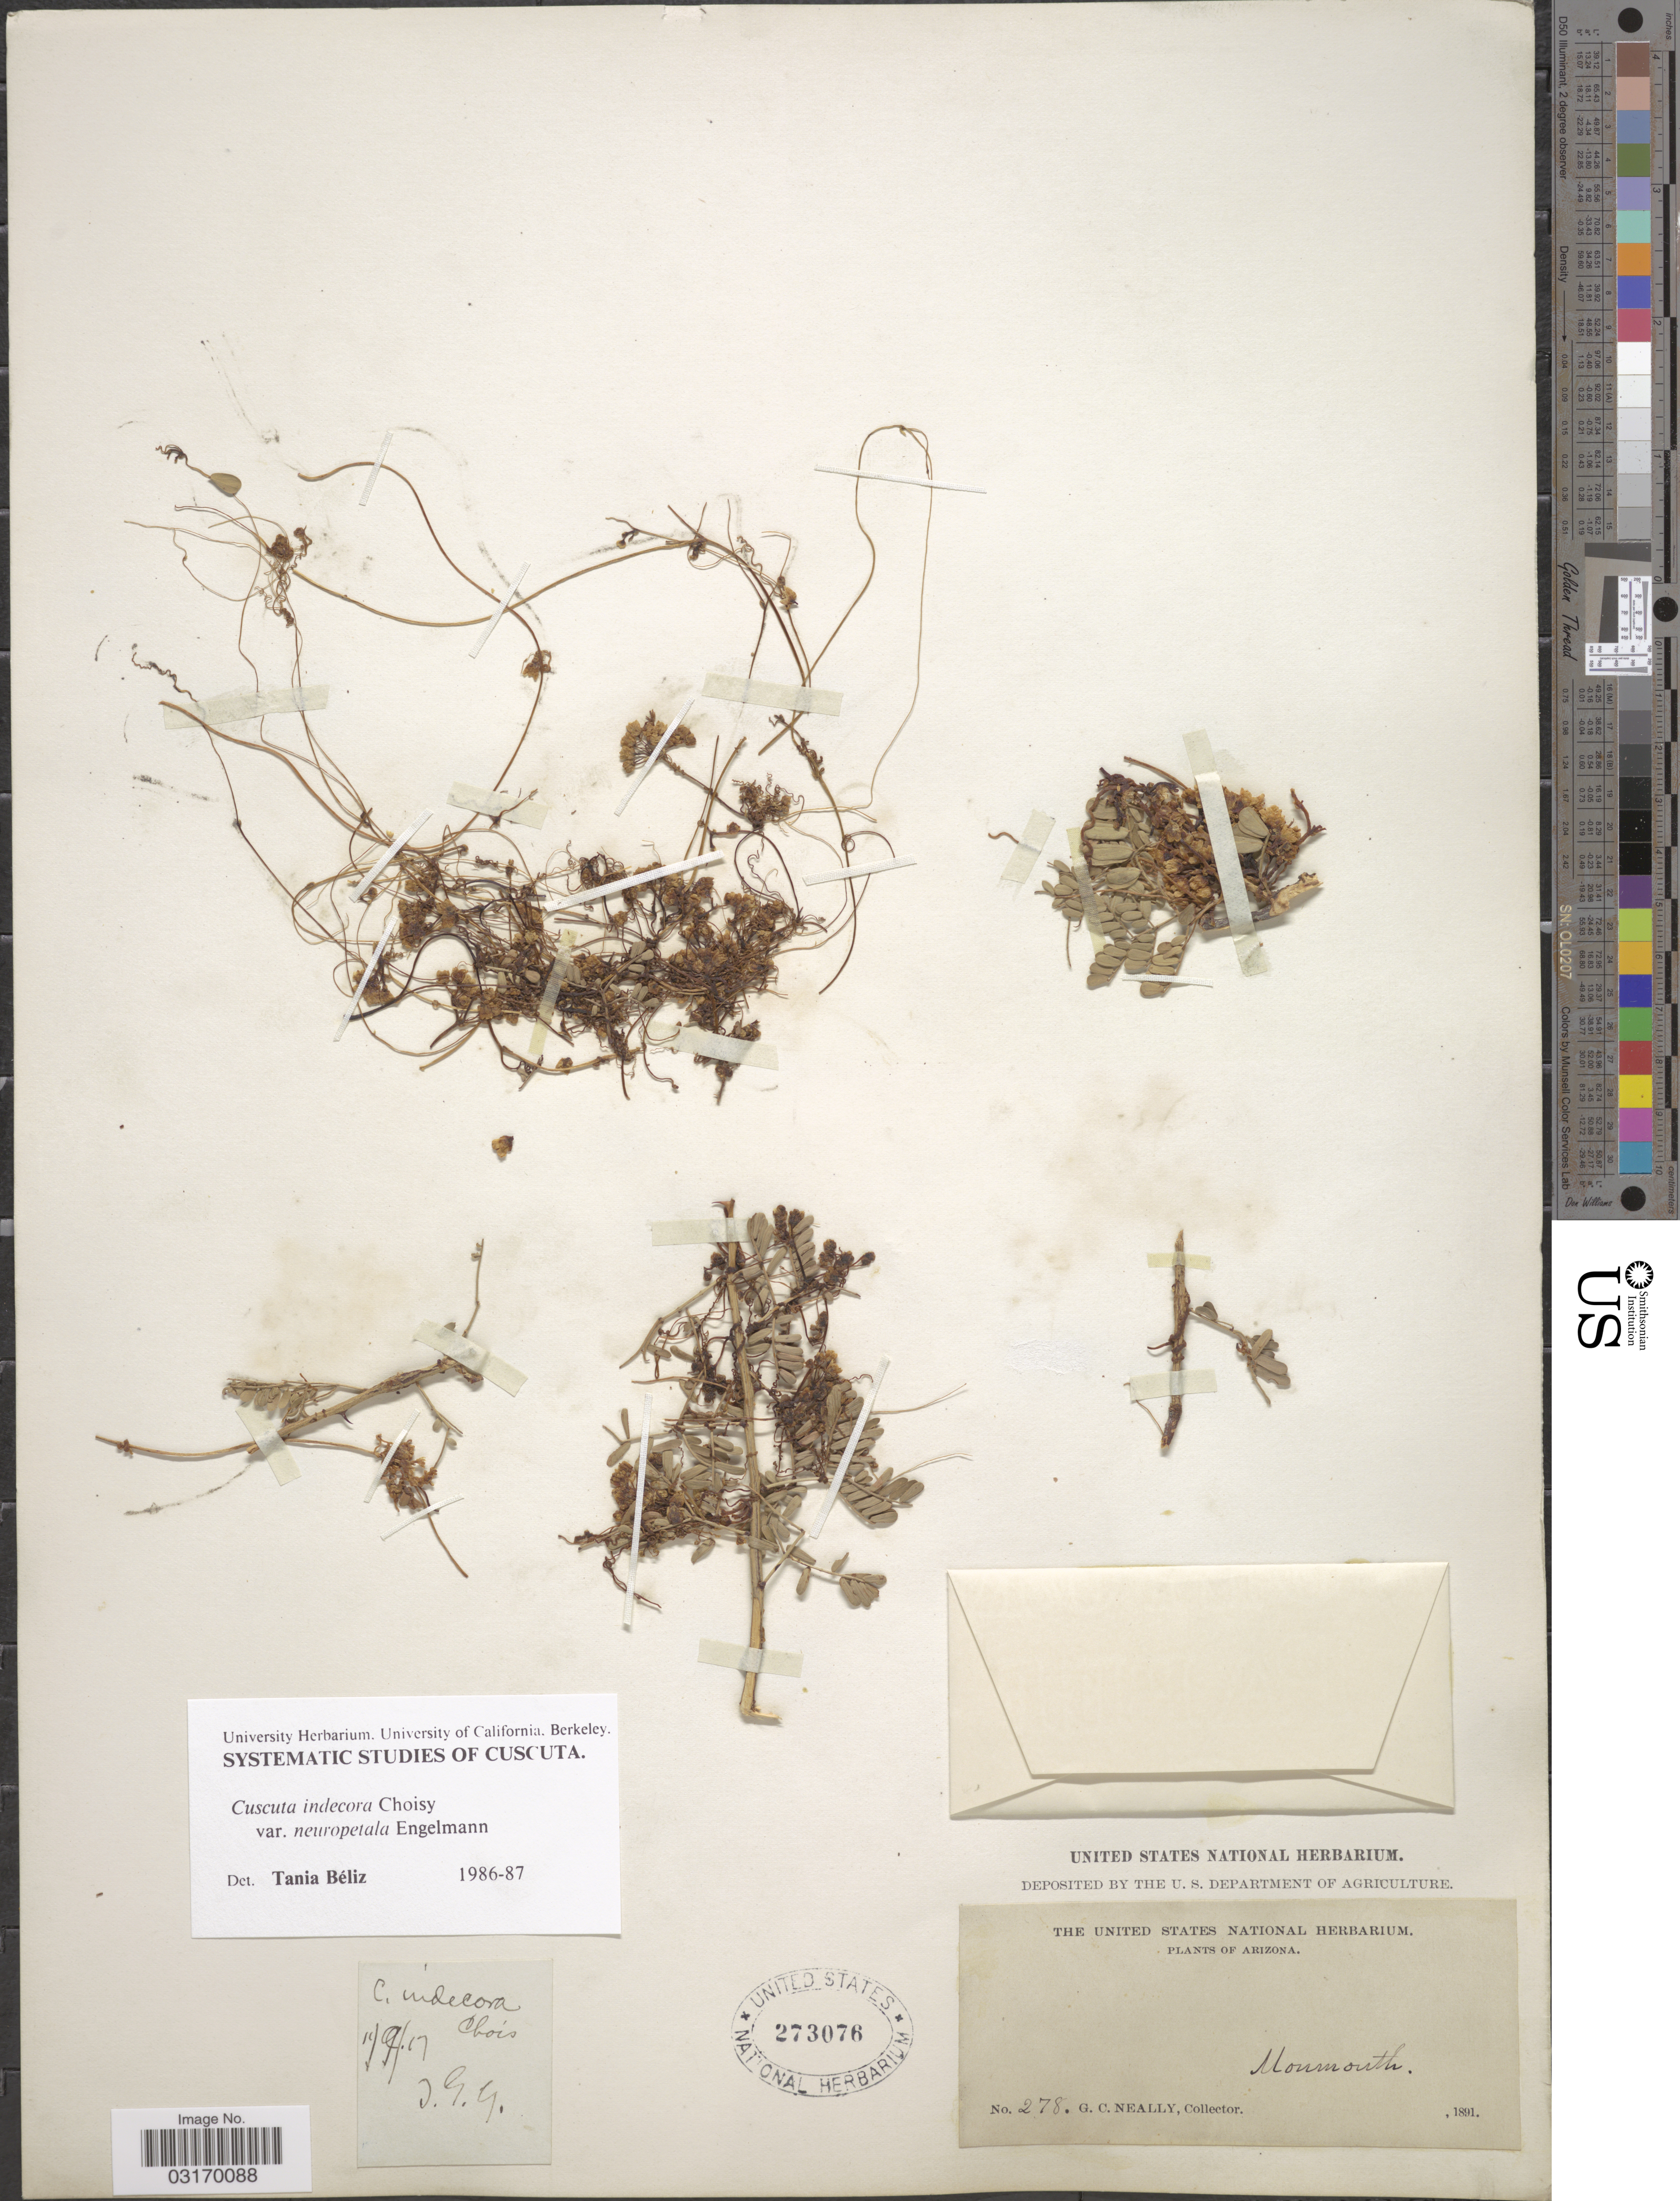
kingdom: Plantae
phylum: Tracheophyta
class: Magnoliopsida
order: Solanales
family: Convolvulaceae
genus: Cuscuta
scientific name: Cuscuta indecora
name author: Choisy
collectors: G. Neally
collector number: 278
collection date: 1891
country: United States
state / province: Arizona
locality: Monmouth.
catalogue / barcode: US 273076